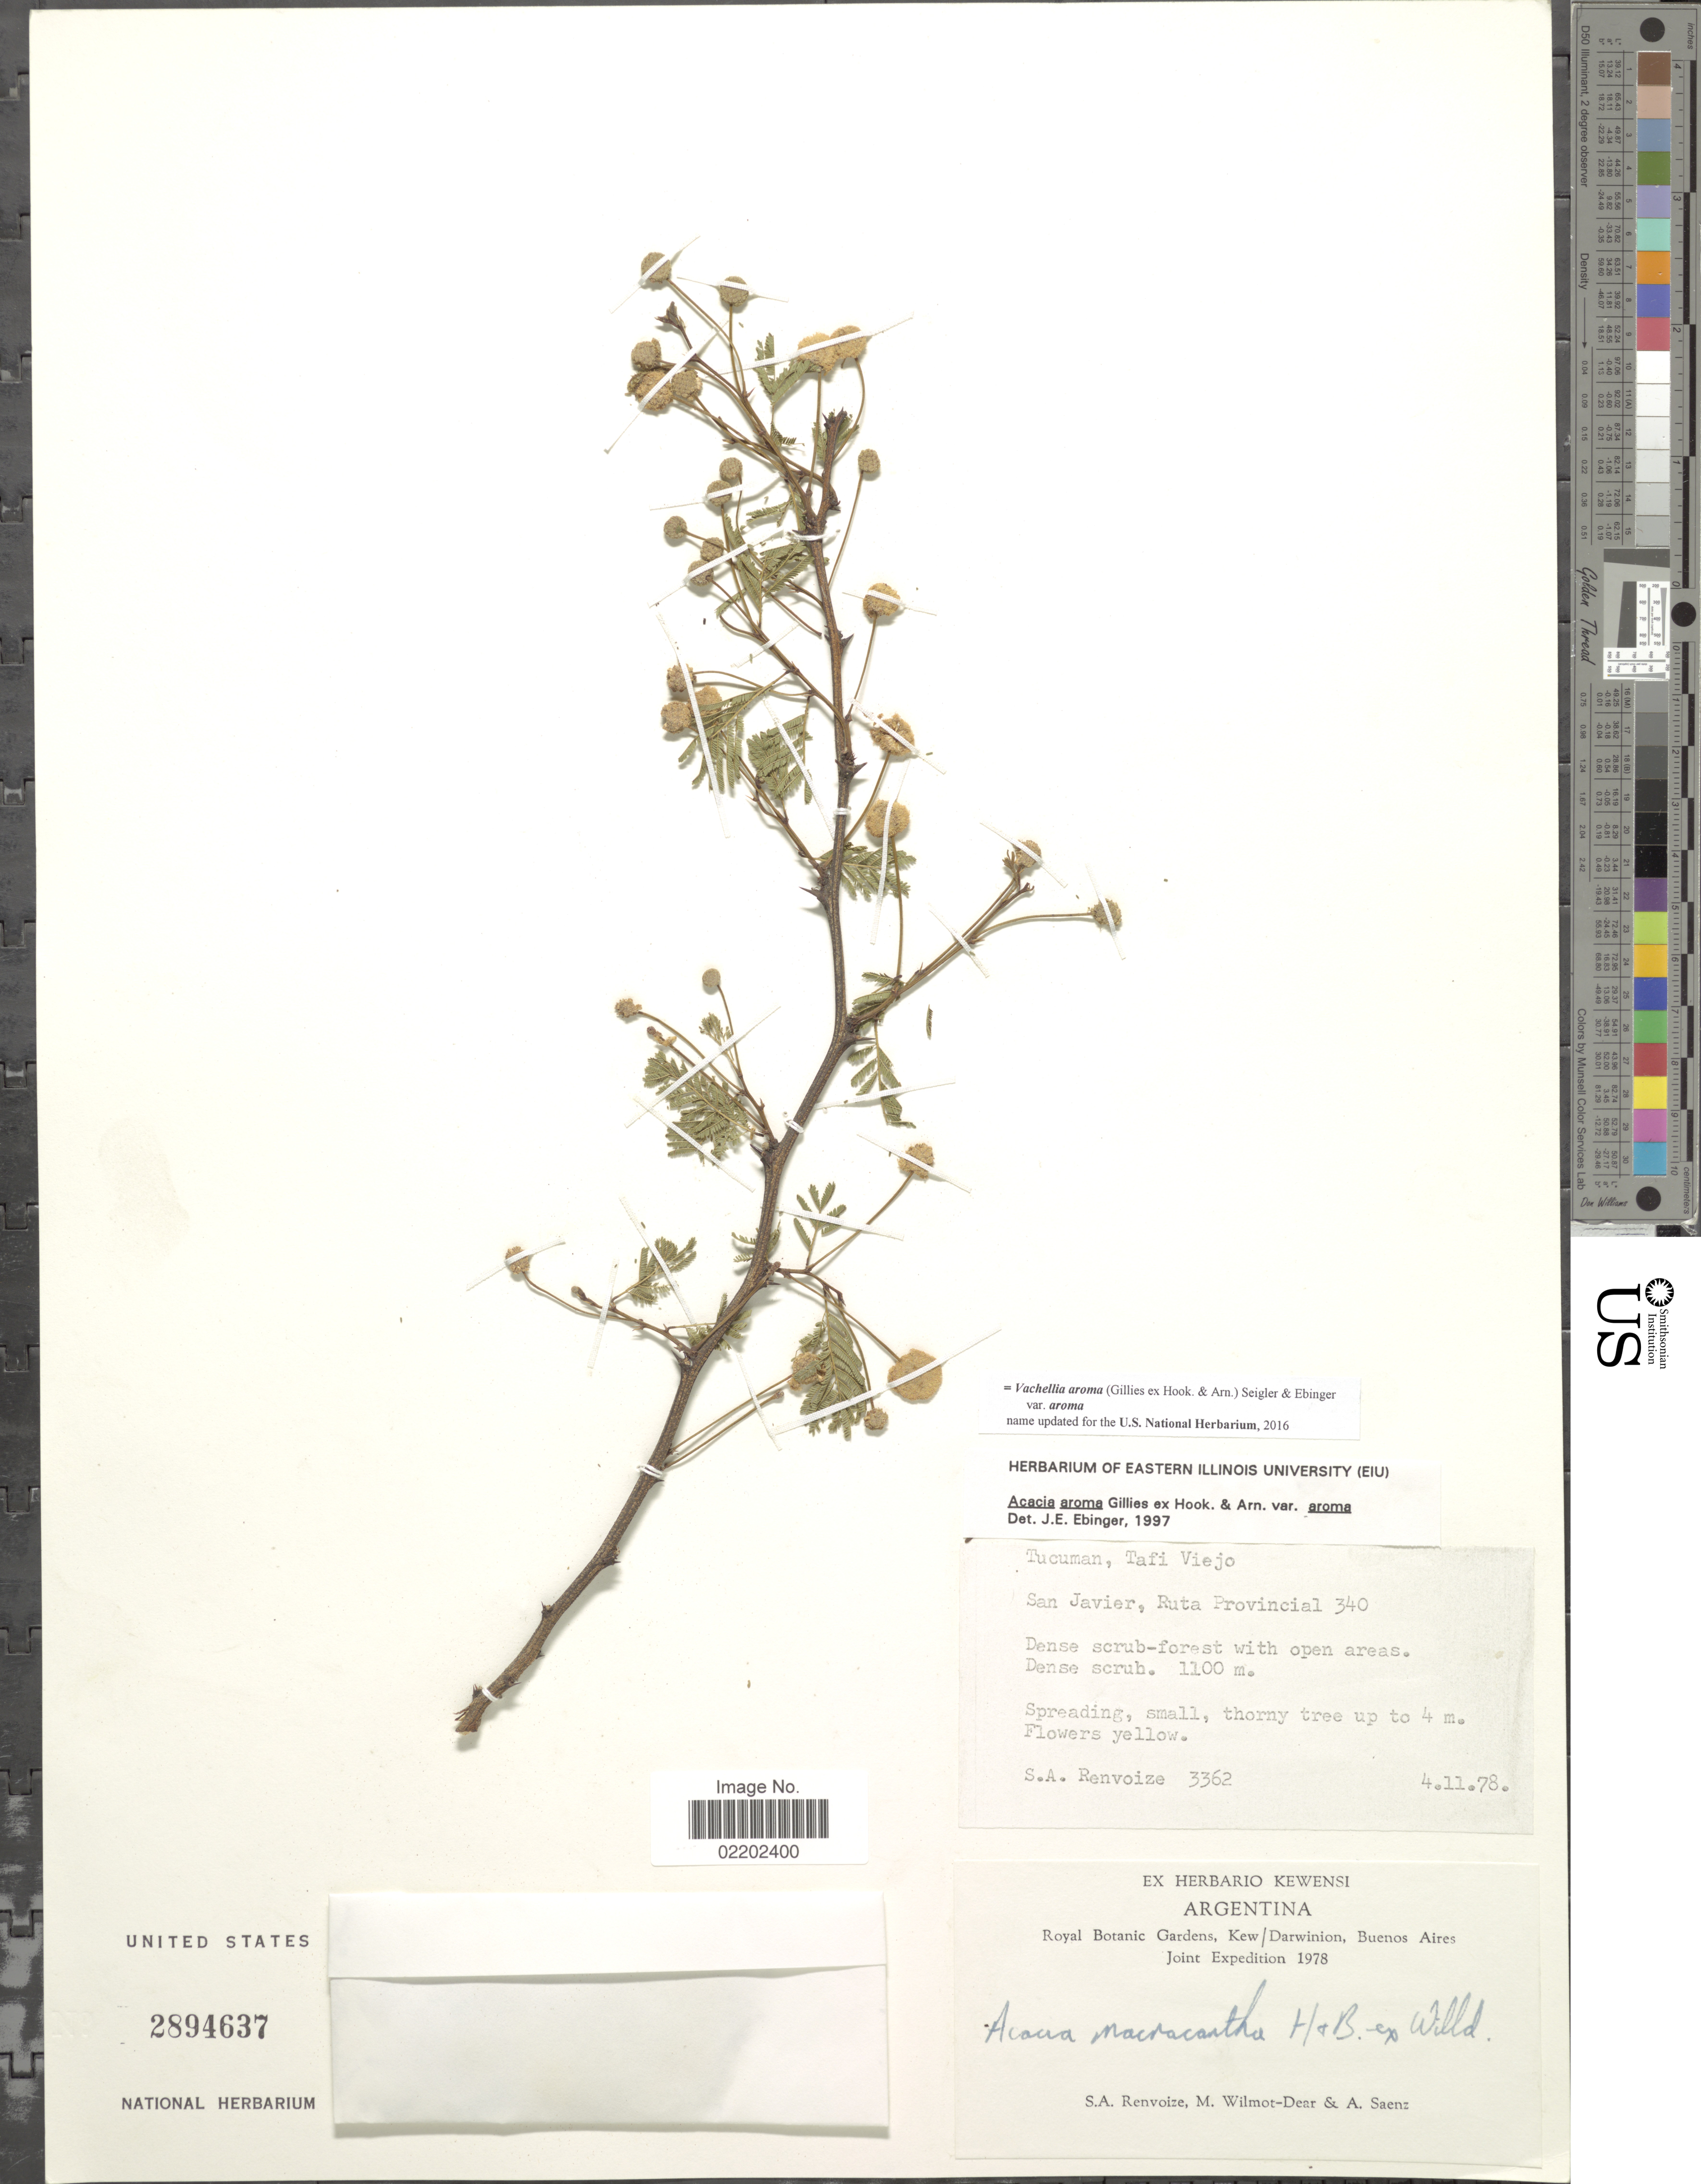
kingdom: Plantae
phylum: Tracheophyta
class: Magnoliopsida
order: Fabales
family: Fabaceae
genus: Vachellia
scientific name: Vachellia aroma var. aroma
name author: (Gillies ex Hook. & Arn.) Seigler & Ebinger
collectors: S. A. Renvoize, M. Wilmot-Dear & A. Saenz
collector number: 3362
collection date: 1978-11-04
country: Argentina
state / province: Tucuman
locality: Tafi Viejo, San Javier, Ruta Provincial 340, Dense scrub-forest with open areas. Dense scrub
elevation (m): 1100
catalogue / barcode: US 2894637